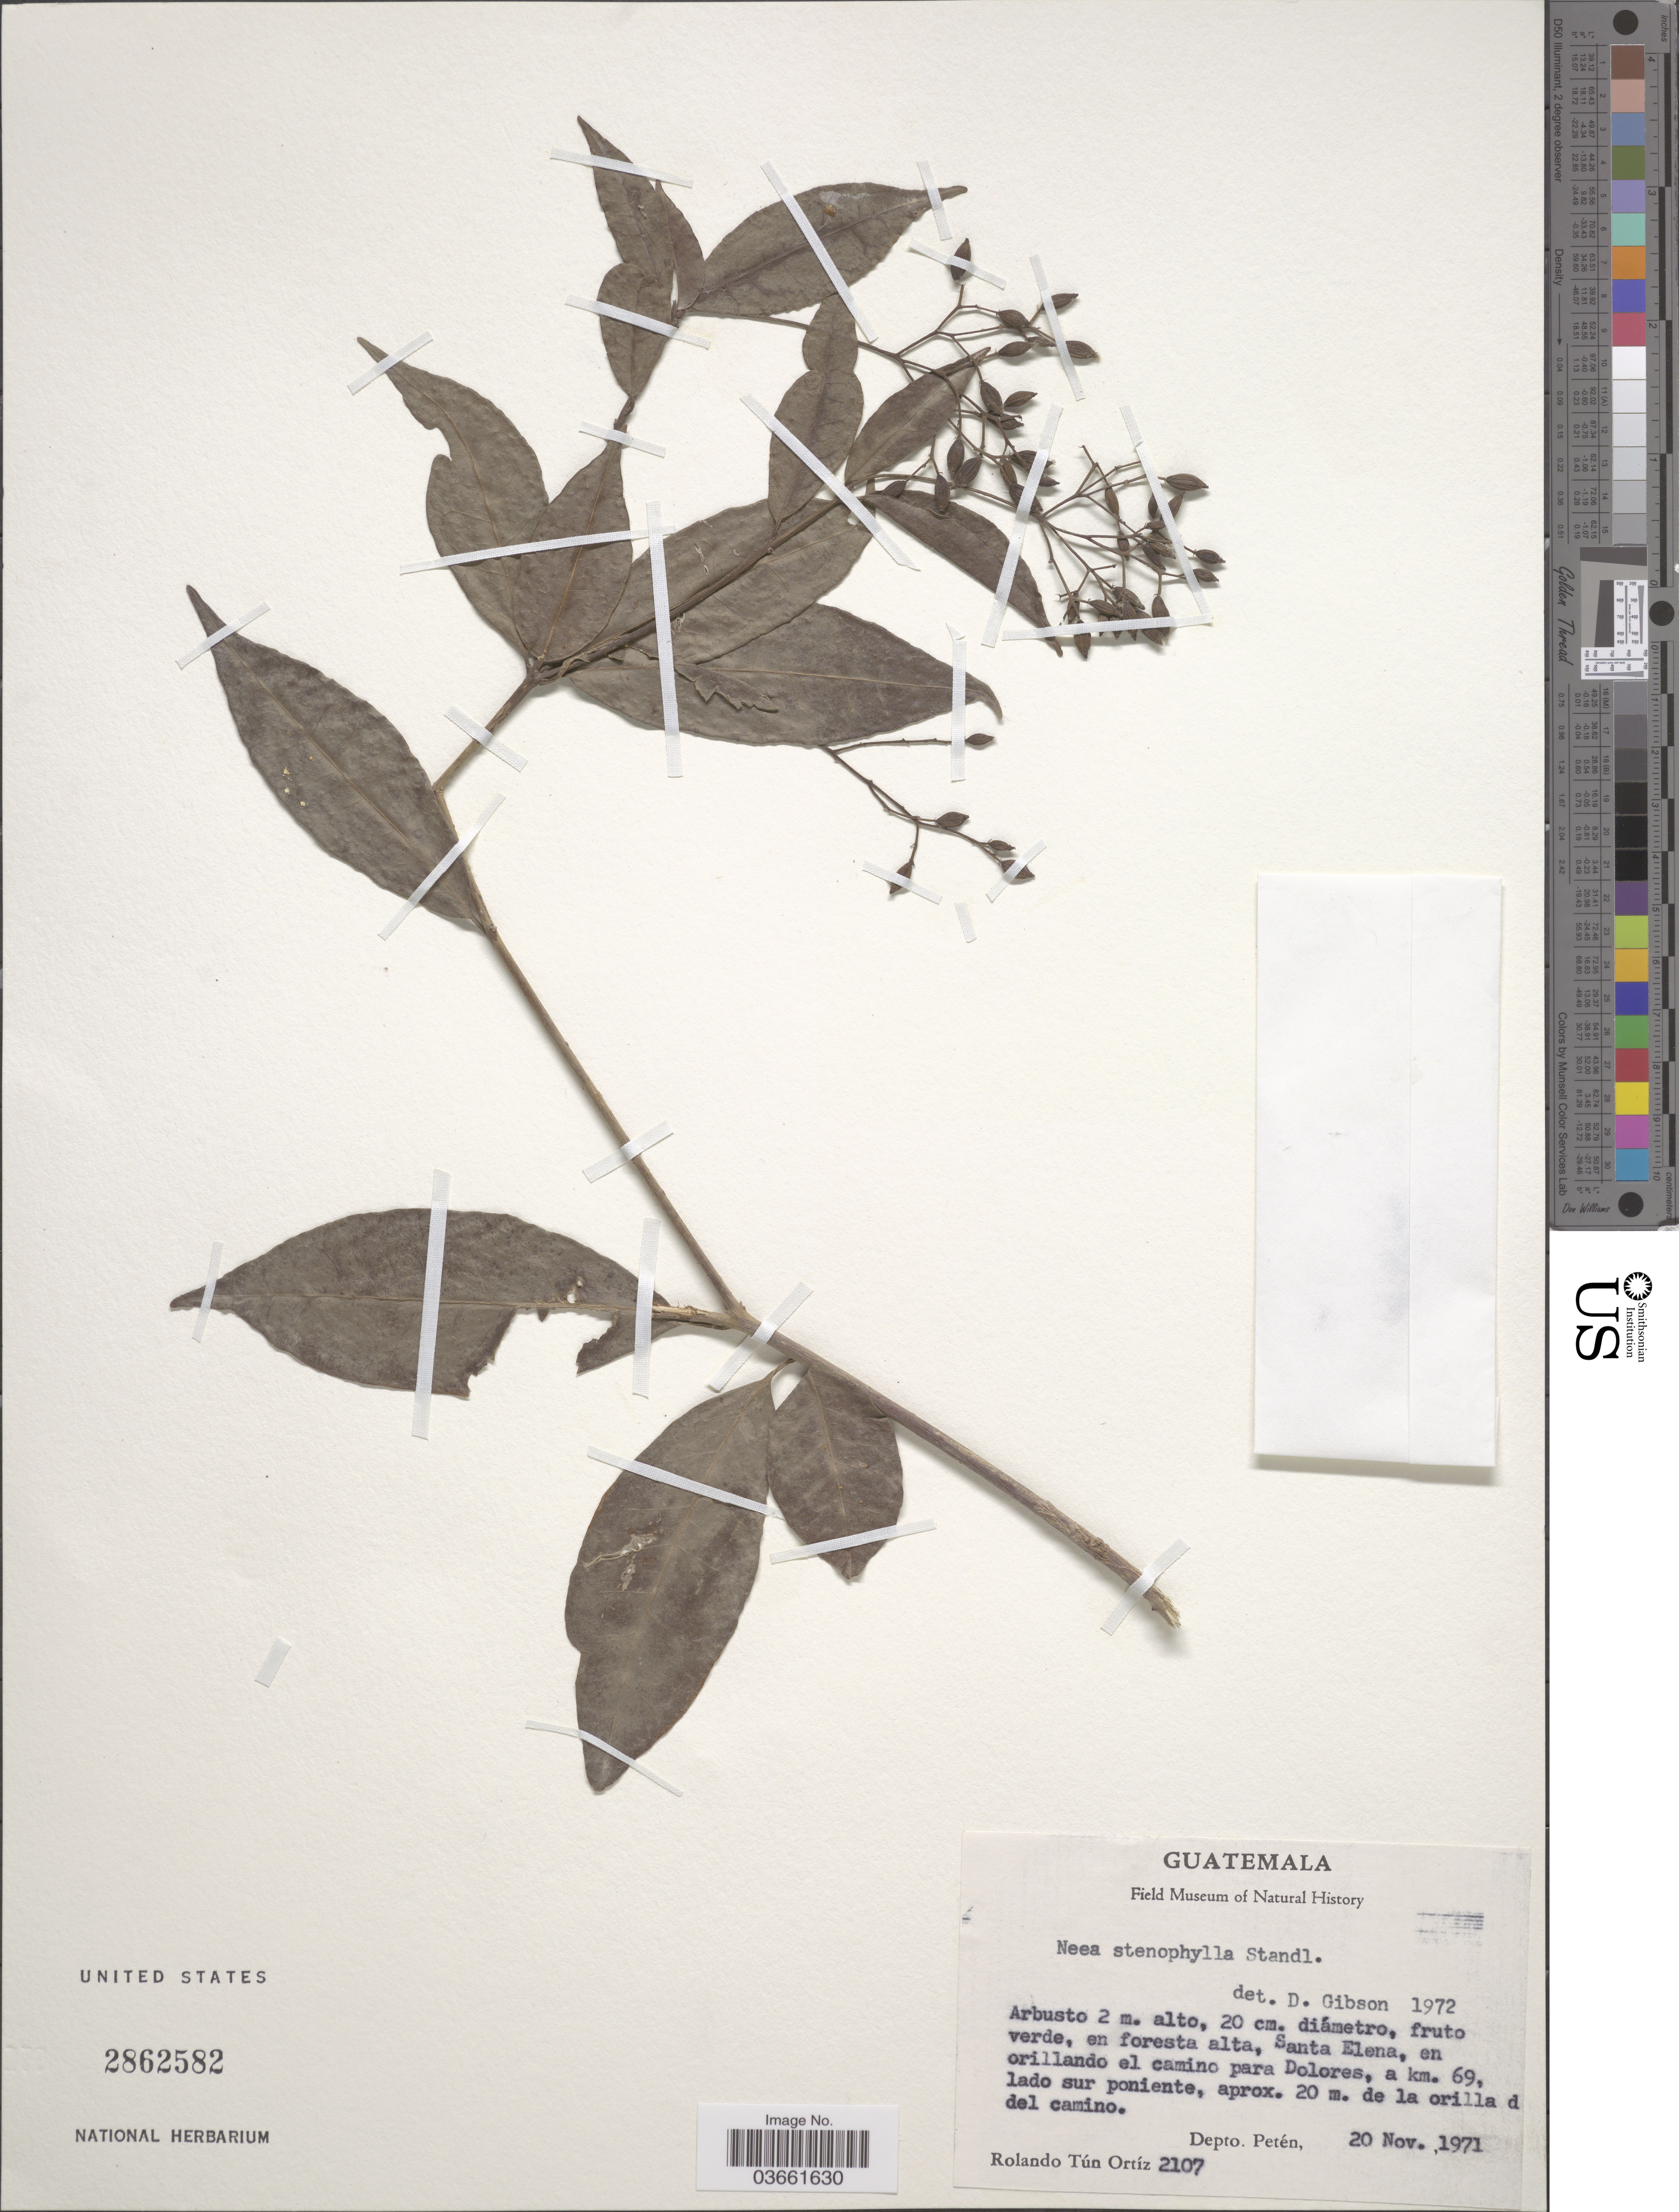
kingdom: Plantae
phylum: Tracheophyta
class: Magnoliopsida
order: Caryophyllales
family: Nyctaginaceae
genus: Neea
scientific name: Neea stenophylla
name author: Standl.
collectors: R. T. Ortíz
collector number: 2107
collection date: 1971-11-20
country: Guatemala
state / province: El Petén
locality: Santa Elena, en orillando el camino para Dolores, a km. 69, lado sur ponientem aprox. 20 m. de la orilla del camino. Depto. Petén.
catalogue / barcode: US 2862582